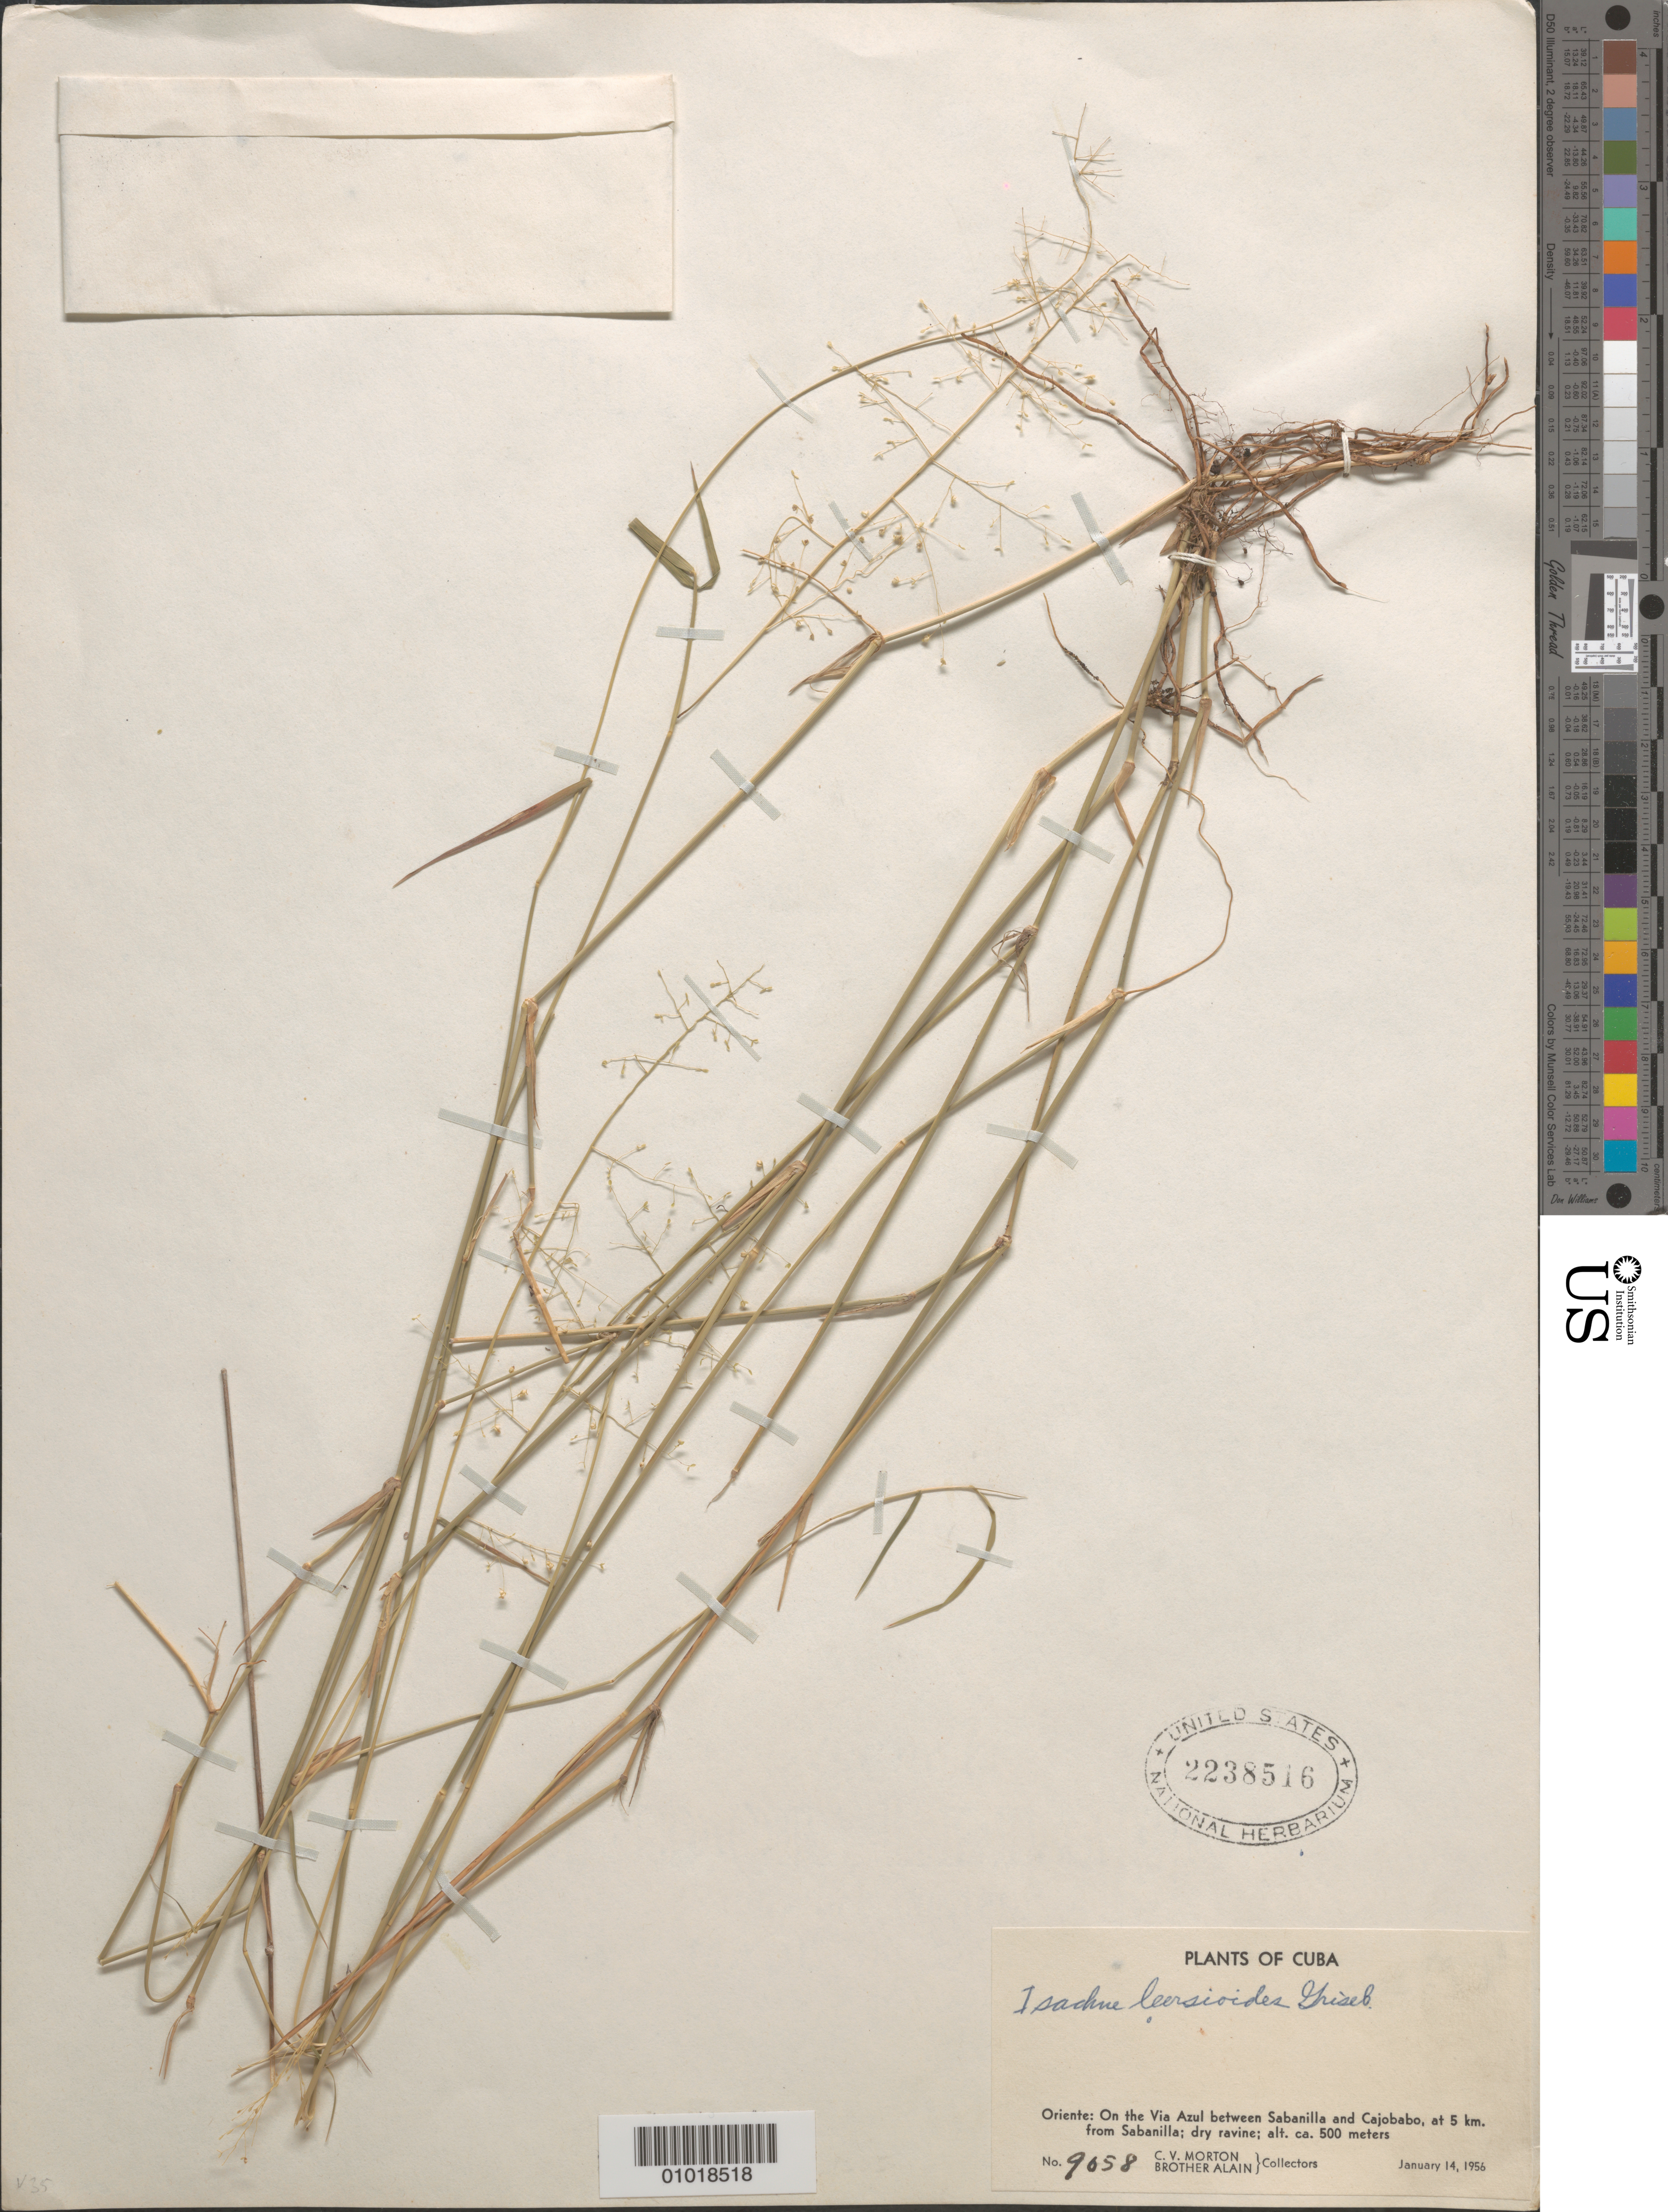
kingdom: Plantae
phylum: Tracheophyta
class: Liliopsida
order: Poales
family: Poaceae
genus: Isachne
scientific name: Isachne leersioides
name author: Griseb.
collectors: C. V. Morton & A. H. Liogier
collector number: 9058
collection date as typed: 14 Jan 1956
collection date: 1956-01-14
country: Cuba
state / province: Oriente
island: Cuba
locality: Oriente: On the Via Azul between Sabanilla an Cajobabo, at 5 km from Sabanilla; dry ravine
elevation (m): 500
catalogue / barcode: US 2238516